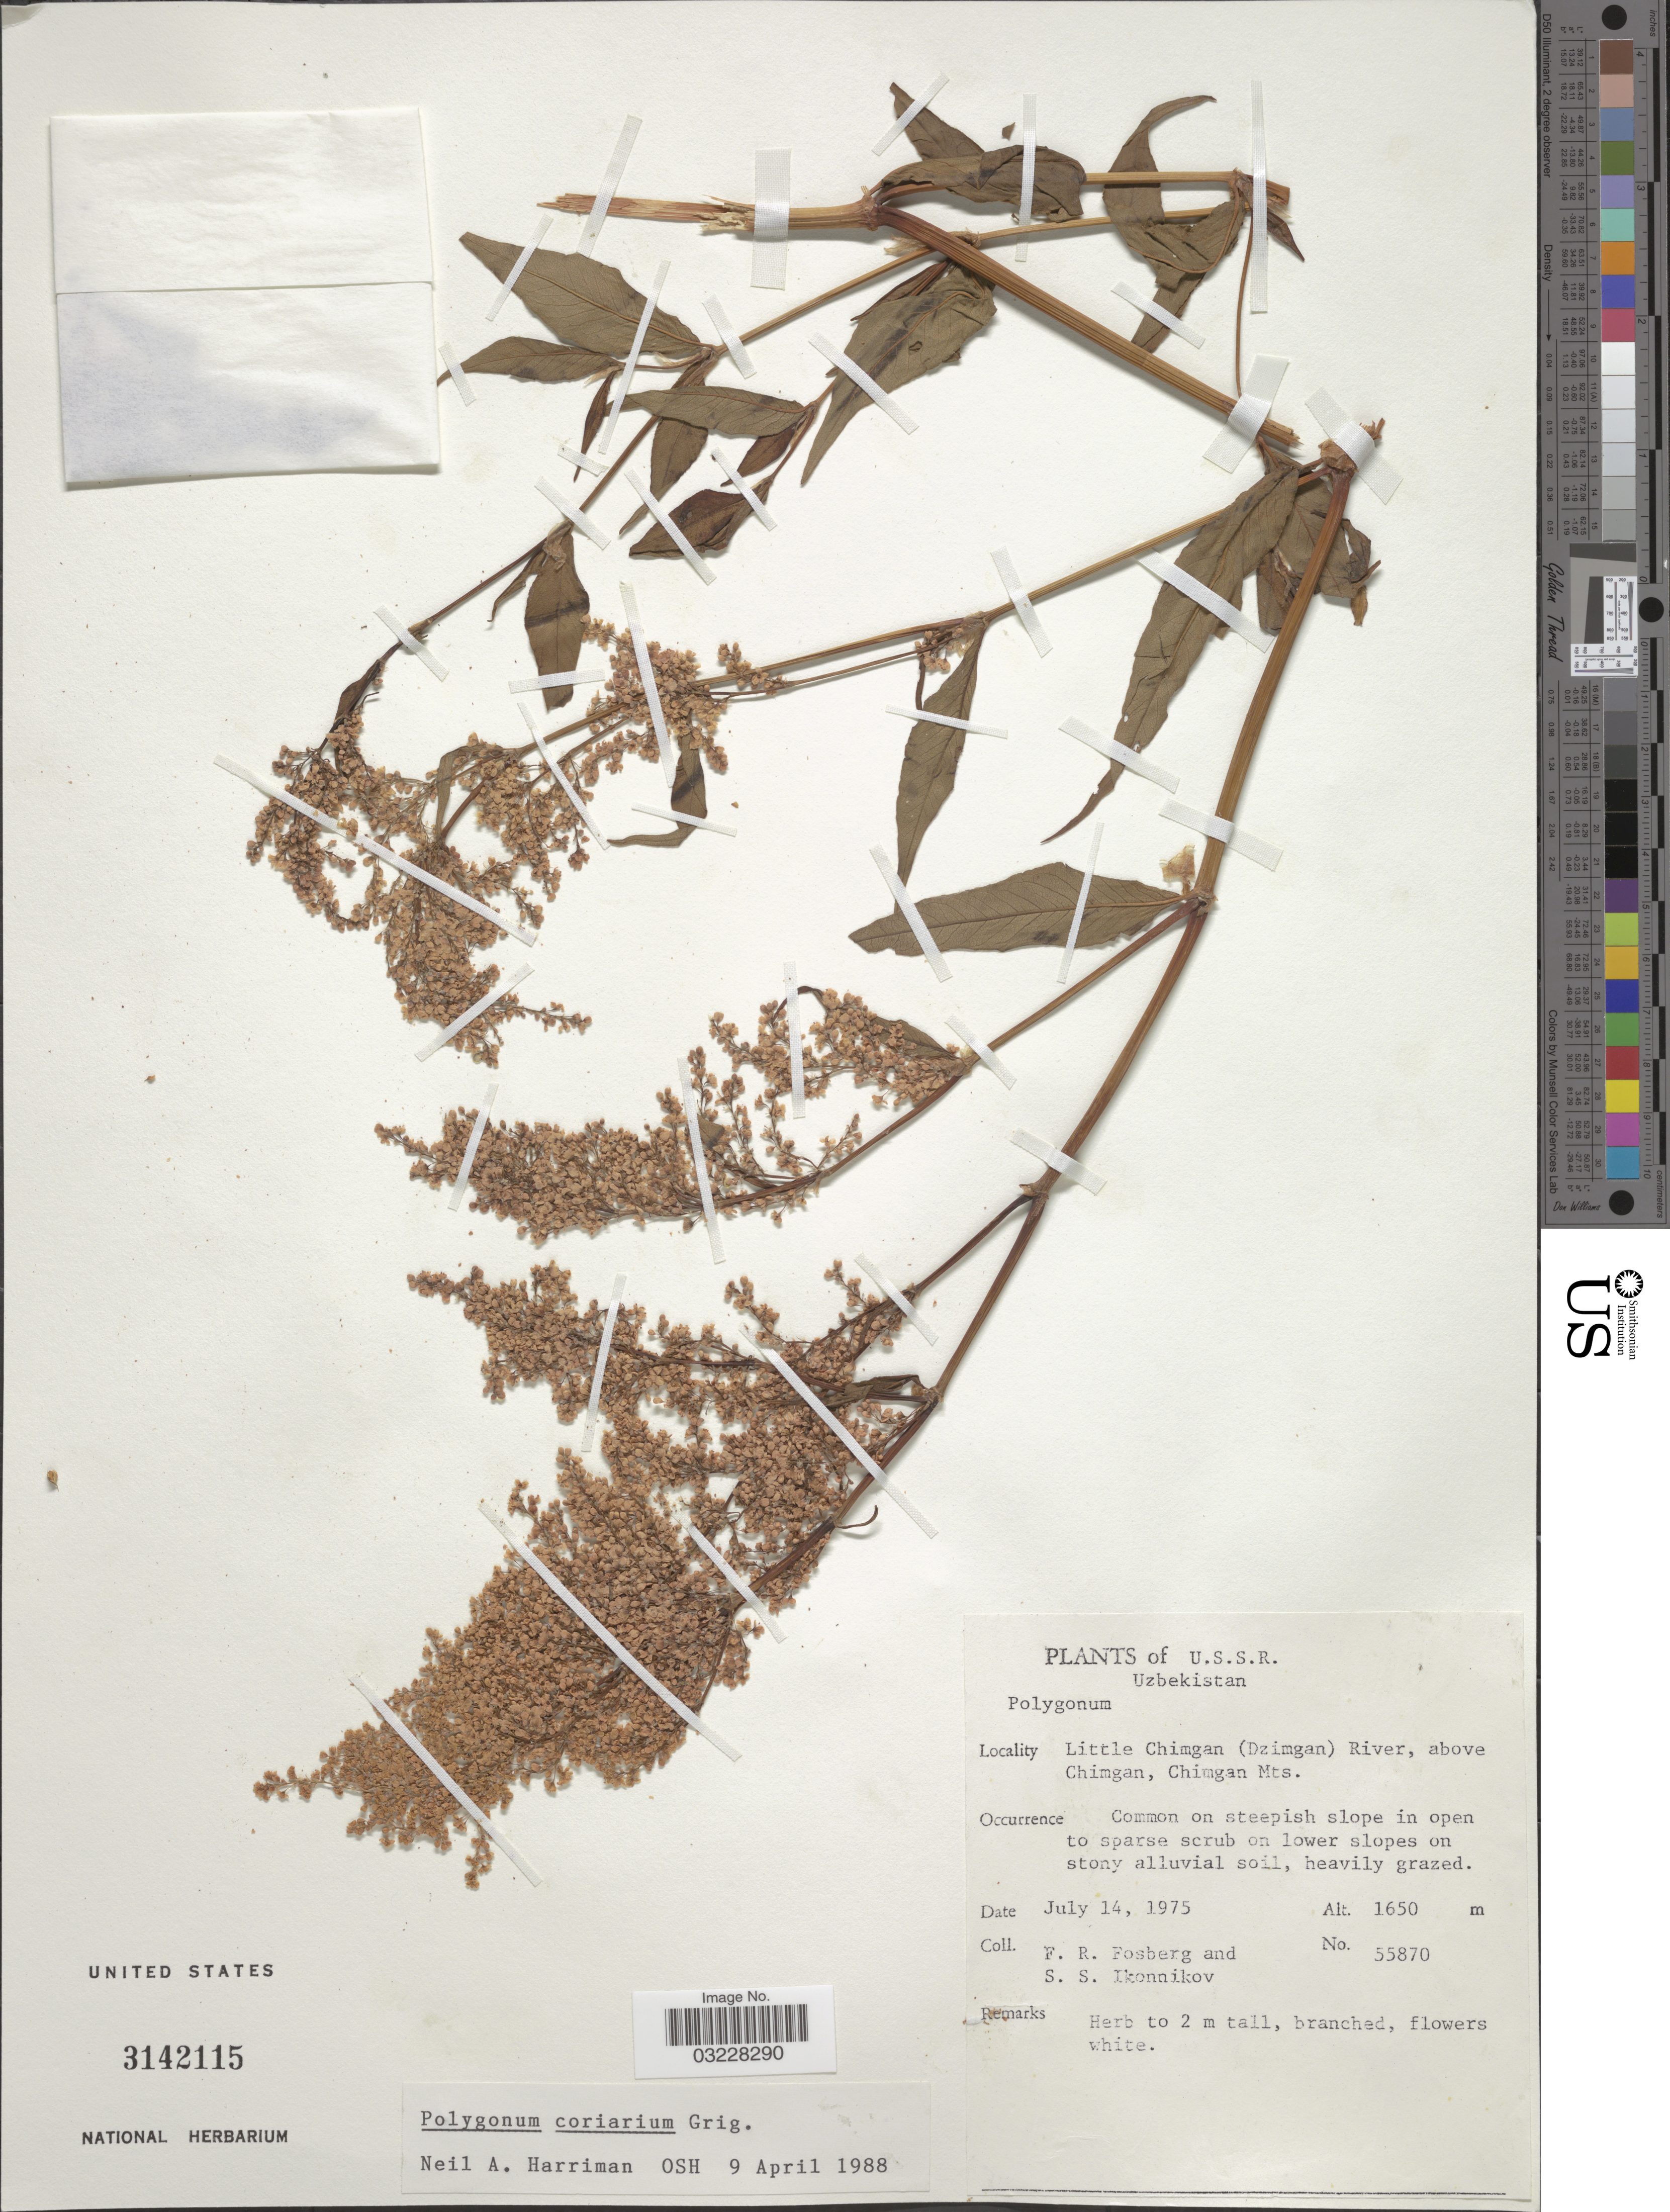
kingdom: Plantae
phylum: Tracheophyta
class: Magnoliopsida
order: Caryophyllales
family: Polygonaceae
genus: Koenigia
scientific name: Koenigia coriaria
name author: (Grig.) T.M. Schust. & Reveal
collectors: F. R. Fosberg & S. Ikonnikov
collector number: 55870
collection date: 1975-07-14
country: Uzbekistan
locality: U.S.S.R. Little Chimgan (Dzimgan) River, above Chimgan, Chimgan Mts.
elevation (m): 1650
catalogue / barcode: US 3142115